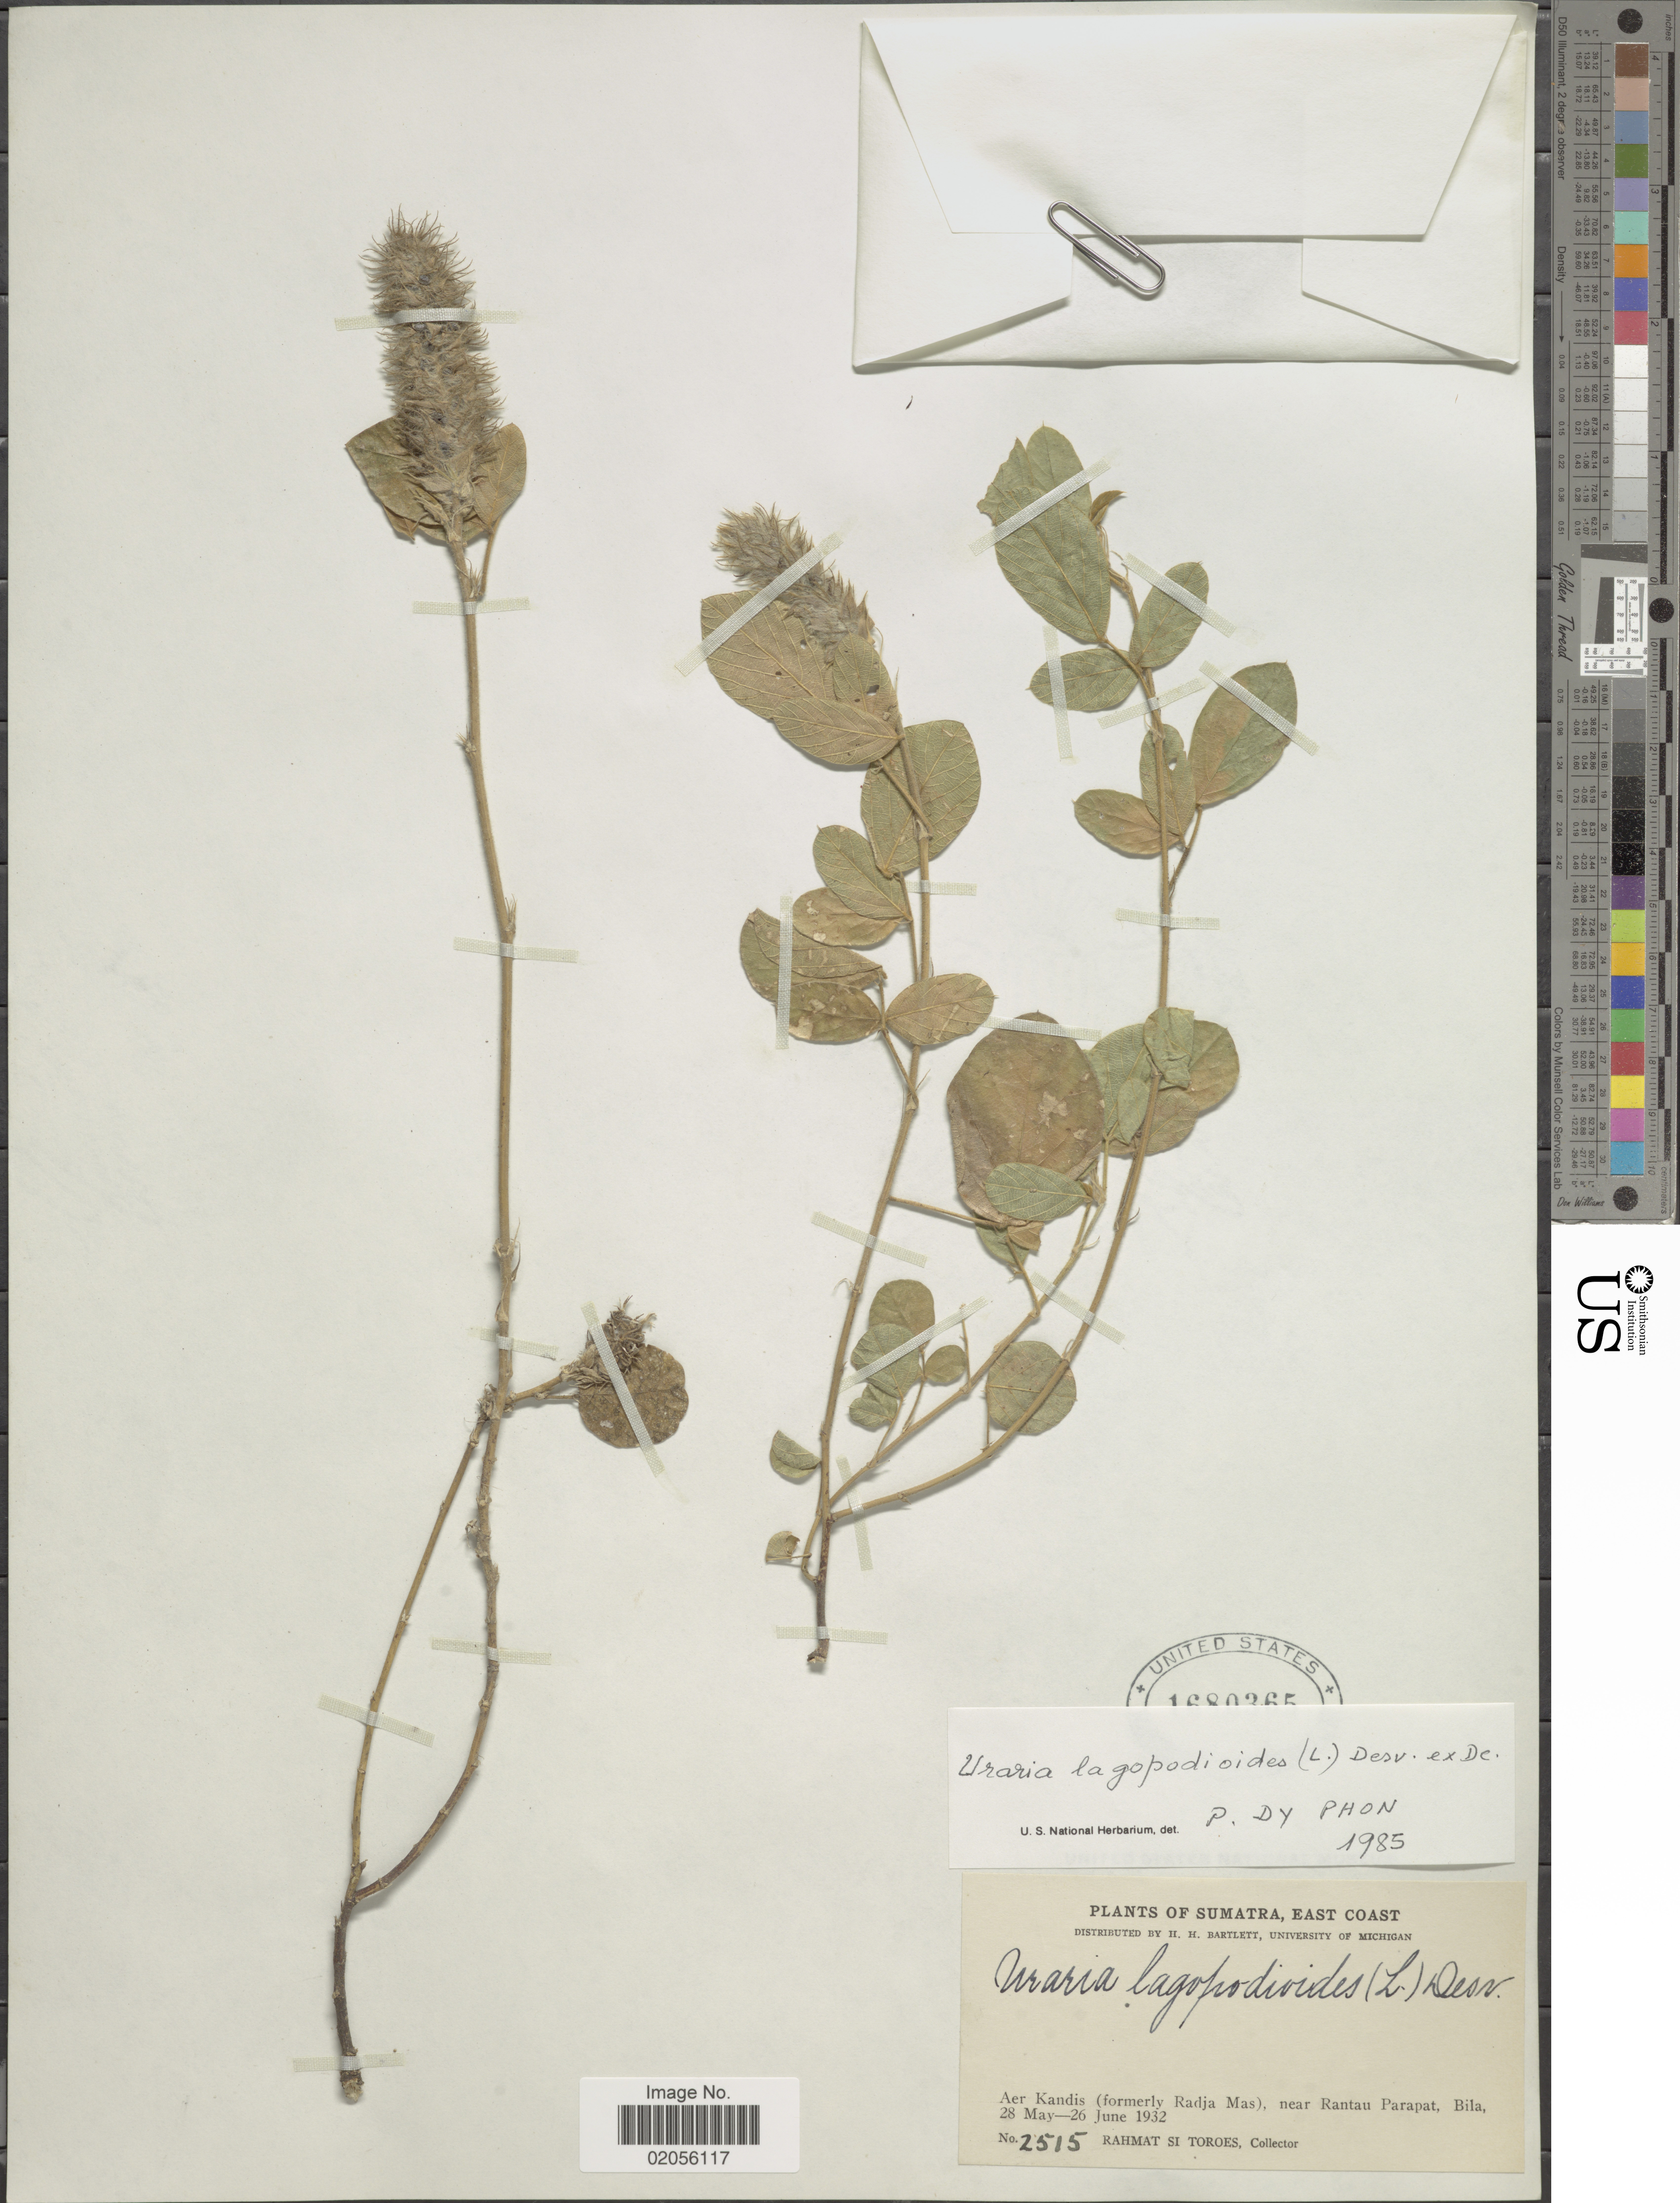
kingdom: Plantae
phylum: Tracheophyta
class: Magnoliopsida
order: Fabales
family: Fabaceae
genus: Uraria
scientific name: Uraria lagopodioides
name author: (L.) Desv. ex DC.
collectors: Rahmat Si Boeea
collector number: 2515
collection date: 1932-05-28/1932-06-26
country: Indonesia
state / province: Sumatra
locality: East coast. Aer Kandis (formerly Radja Mas), near Rantau Parapat, Bila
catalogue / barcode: US 1680365